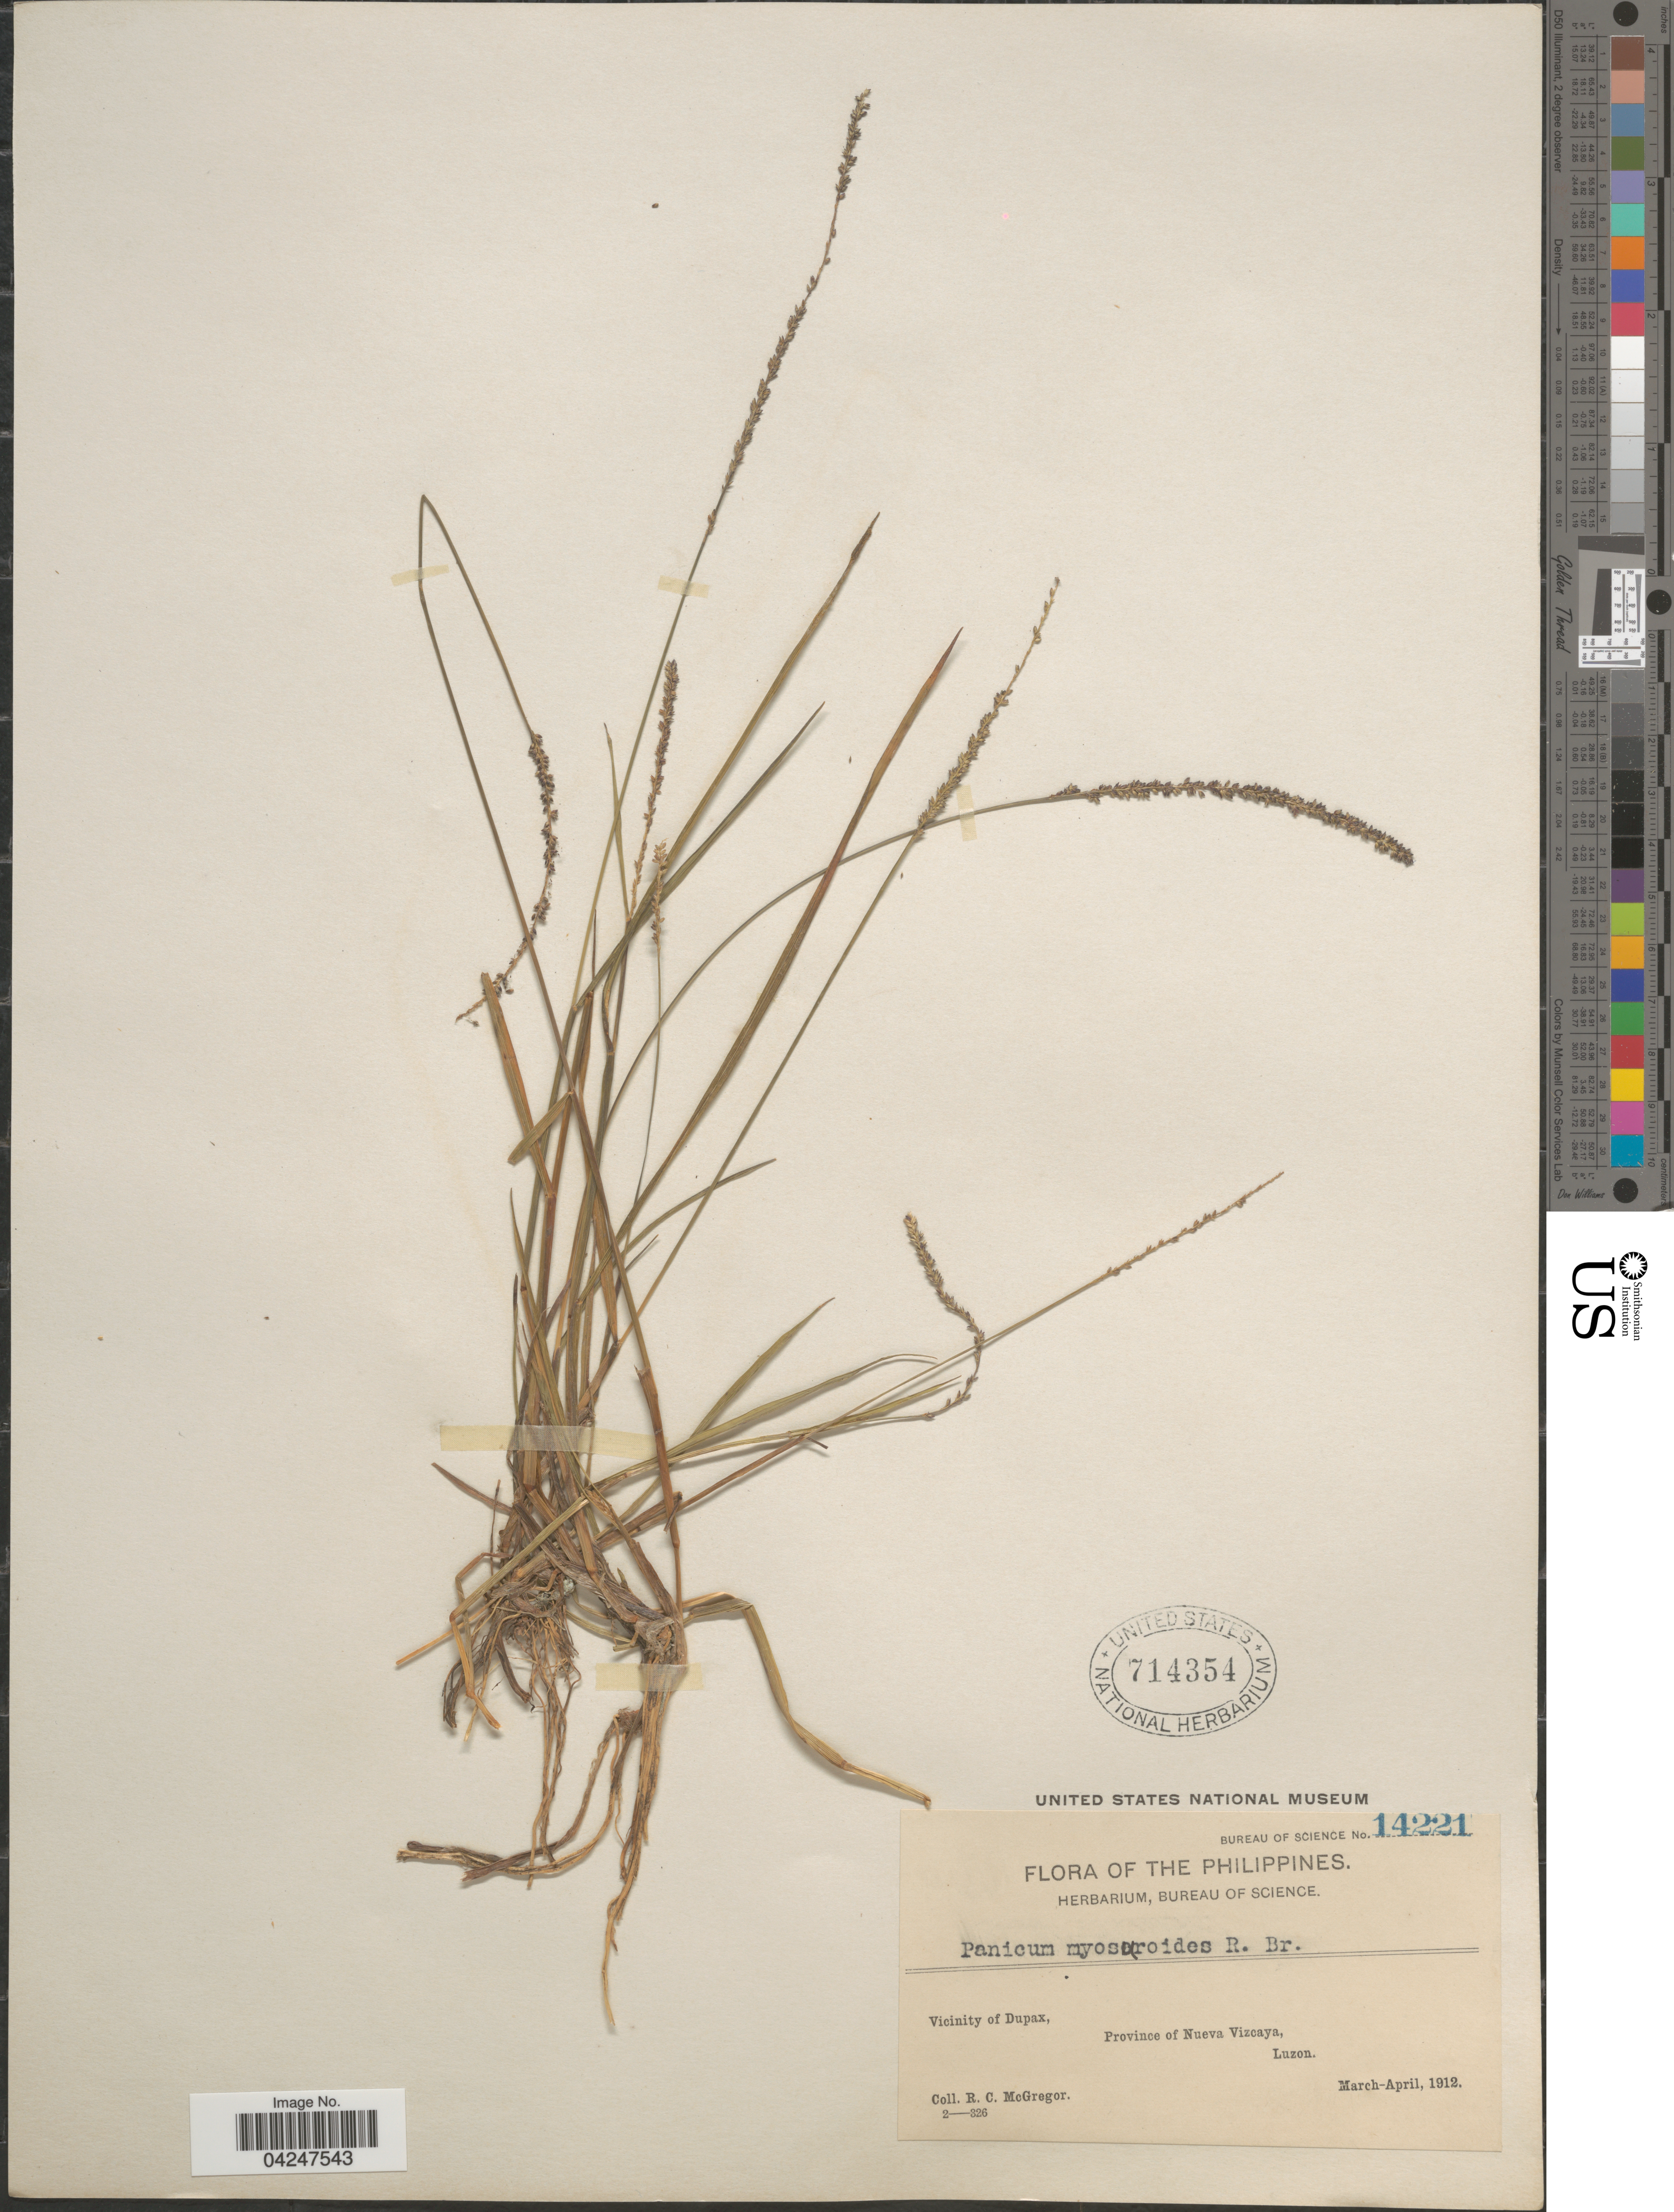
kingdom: Plantae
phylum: Tracheophyta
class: Liliopsida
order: Poales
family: Poaceae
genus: Sacciolepis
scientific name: Sacciolepis myosuroides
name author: (R. Br.) Chase ex E.G. Camus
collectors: R. C. McGregor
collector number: Bureau of Science 14221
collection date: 1912-03/1912-04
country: Philippines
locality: Vicinity of Dupax, Province of Nueva Vizcaya, Luzon.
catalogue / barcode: US 714354